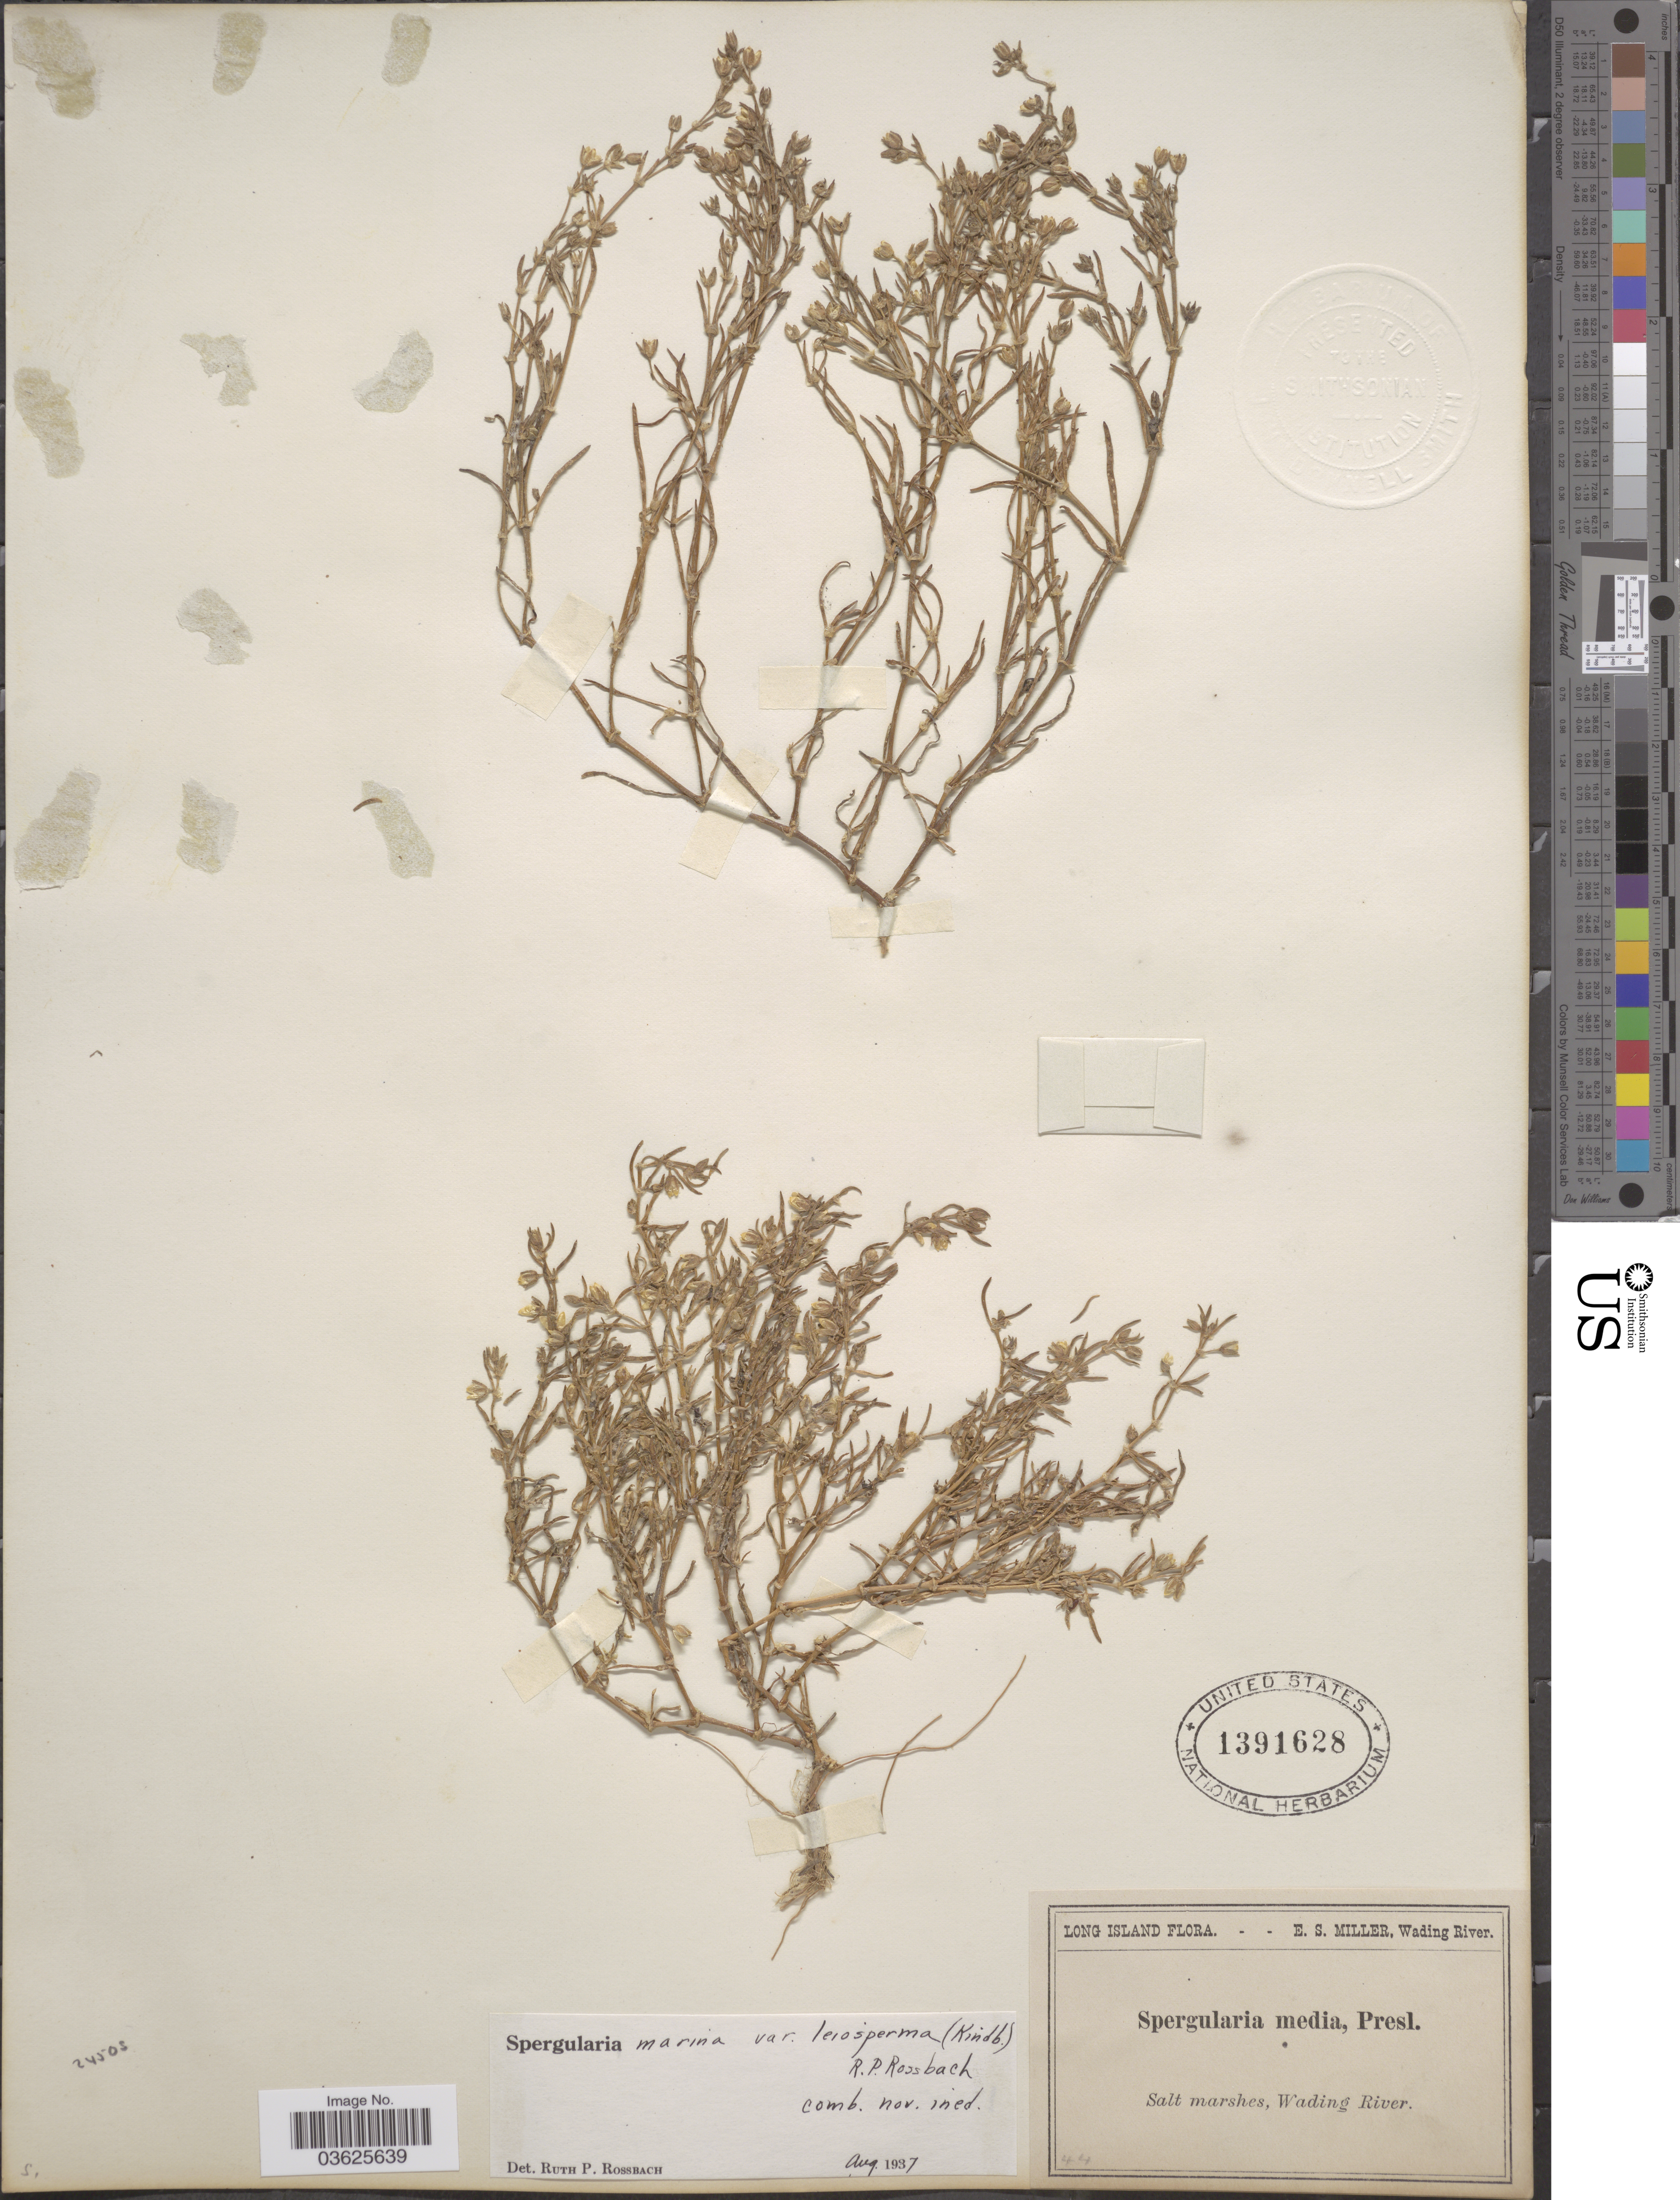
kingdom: Plantae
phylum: Tracheophyta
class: Magnoliopsida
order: Caryophyllales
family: Caryophyllaceae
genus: Spergularia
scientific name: Spergularia marina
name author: (L.) Griseb.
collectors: E. S. Miller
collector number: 44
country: United States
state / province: New York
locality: Long Island. Wading River.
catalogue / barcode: US 1391628